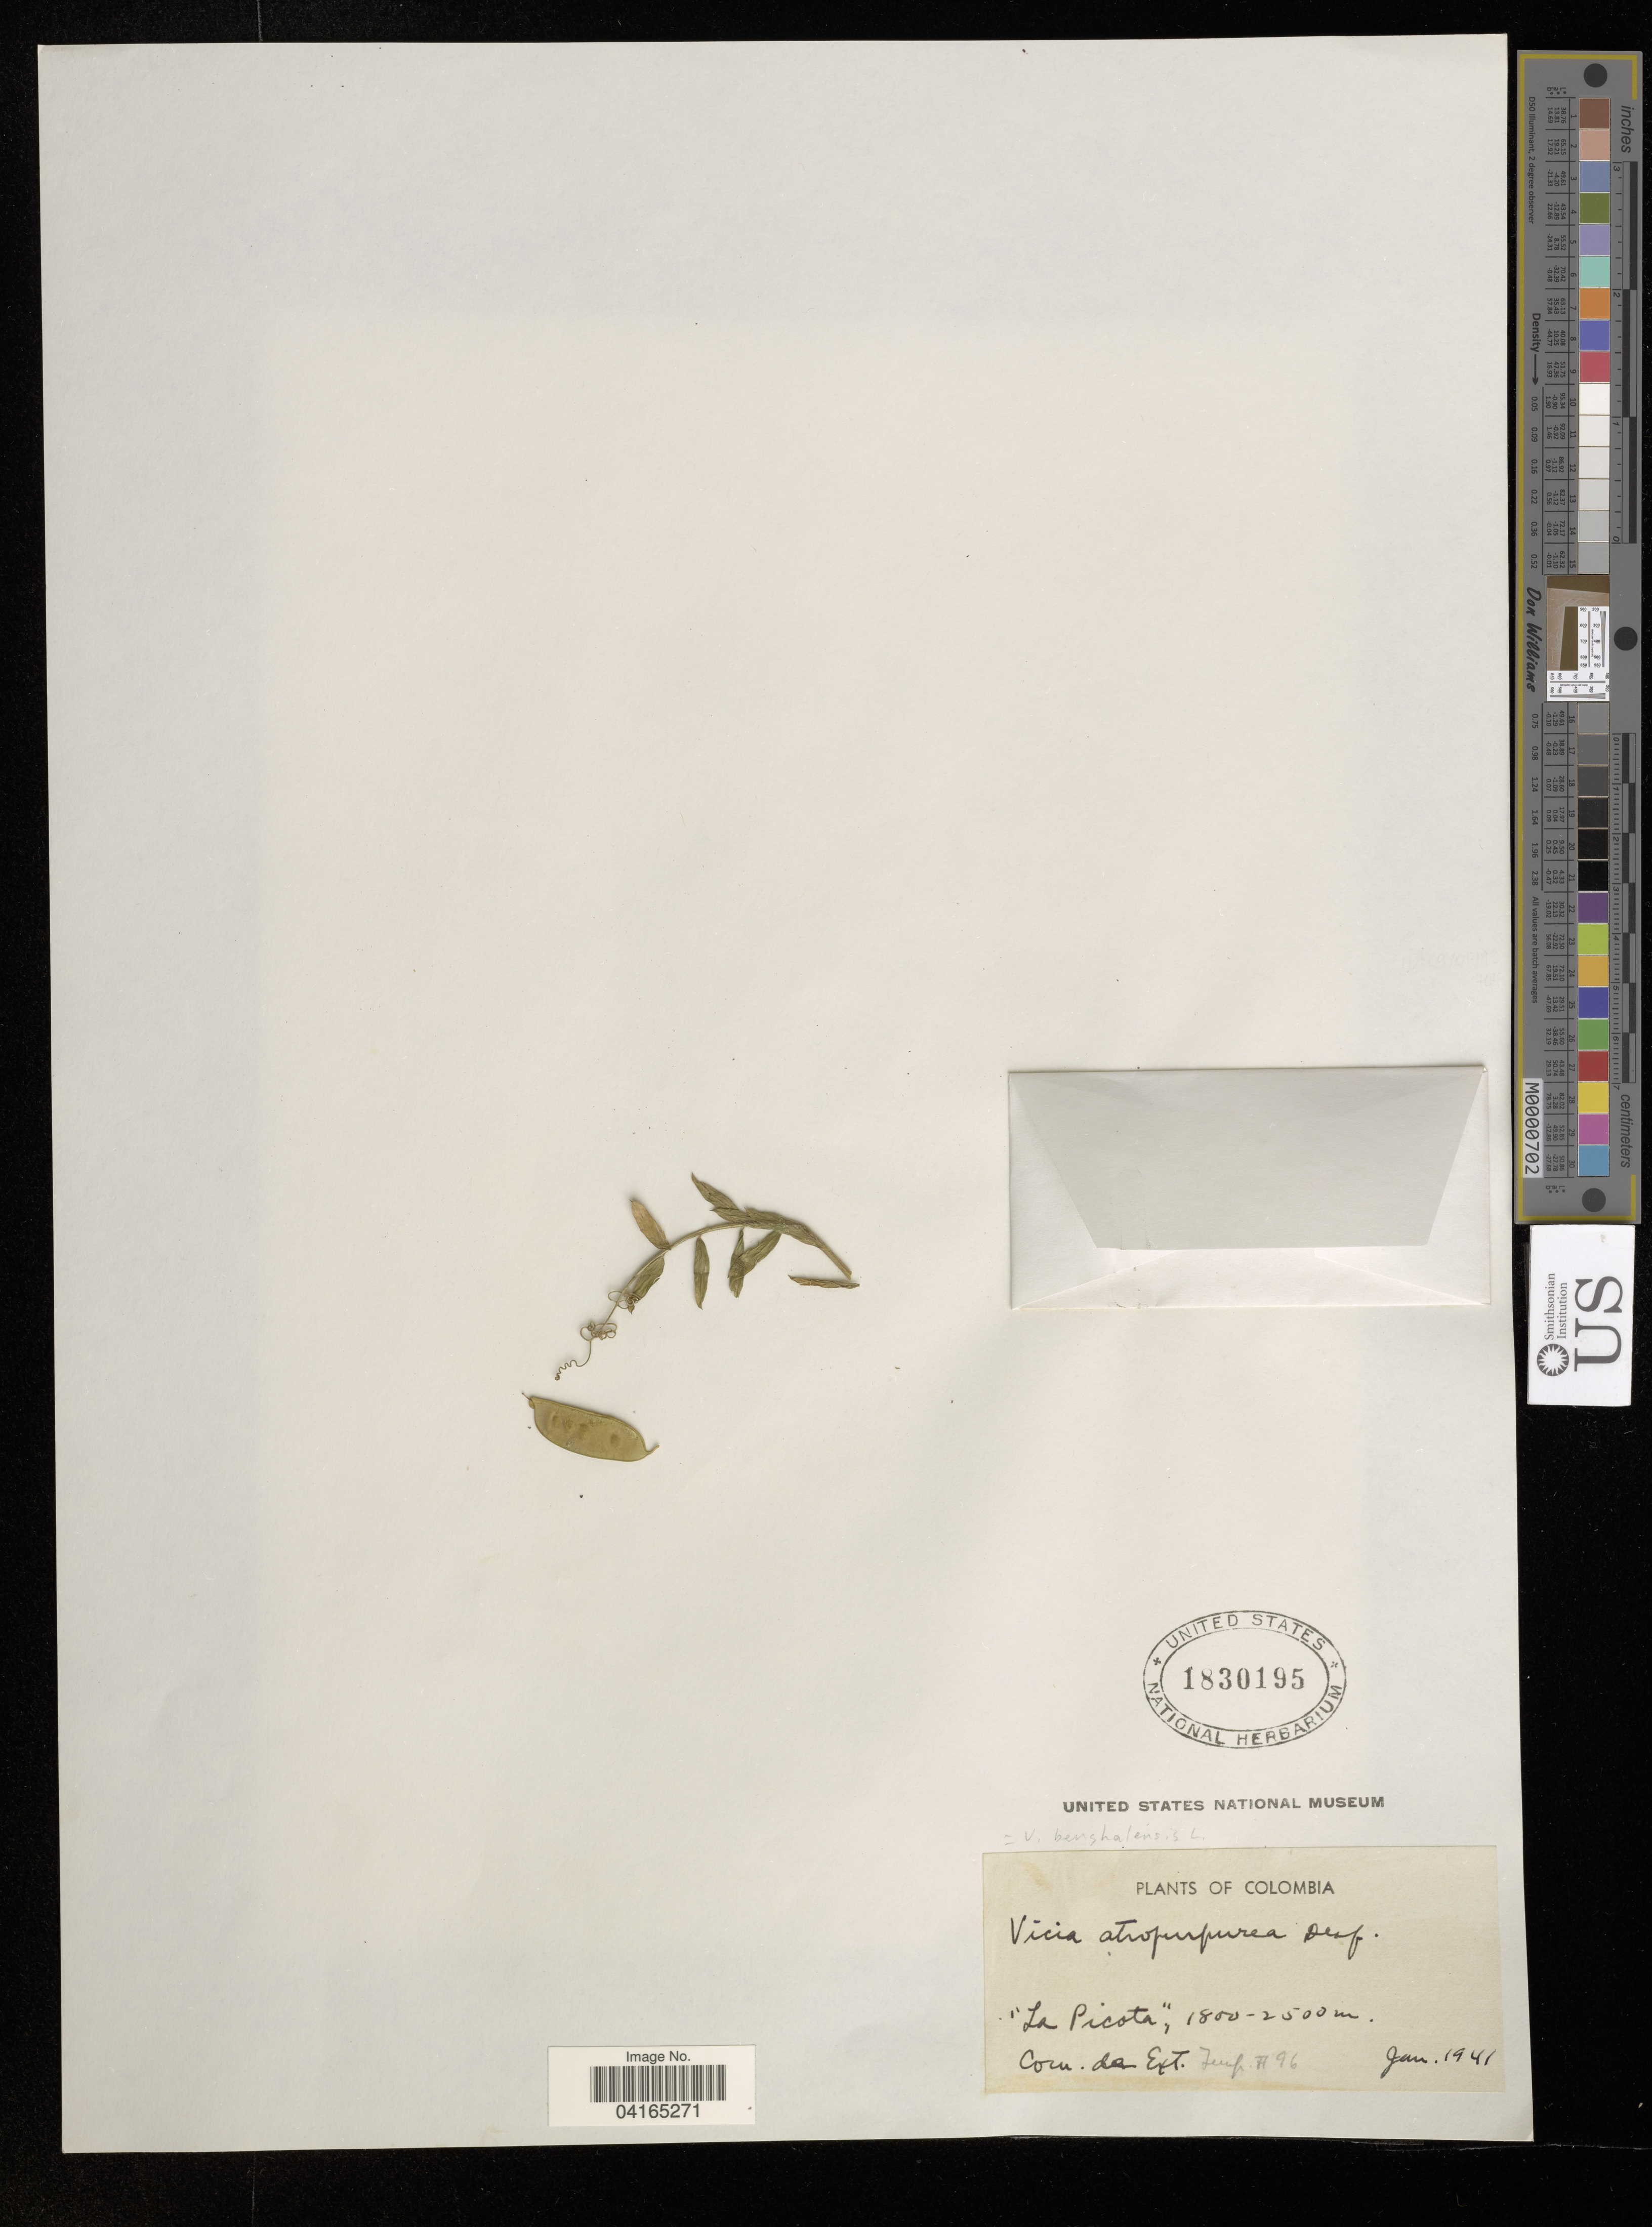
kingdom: Plantae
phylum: Tracheophyta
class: Magnoliopsida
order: Fabales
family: Fabaceae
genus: Vicia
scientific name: Vicia atropurpurea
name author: Desf.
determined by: Hechenleitner, Paulina, RBG Edinburgh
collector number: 96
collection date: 1941-01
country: Colombia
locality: "La Picota".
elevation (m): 1800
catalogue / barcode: US 1830195